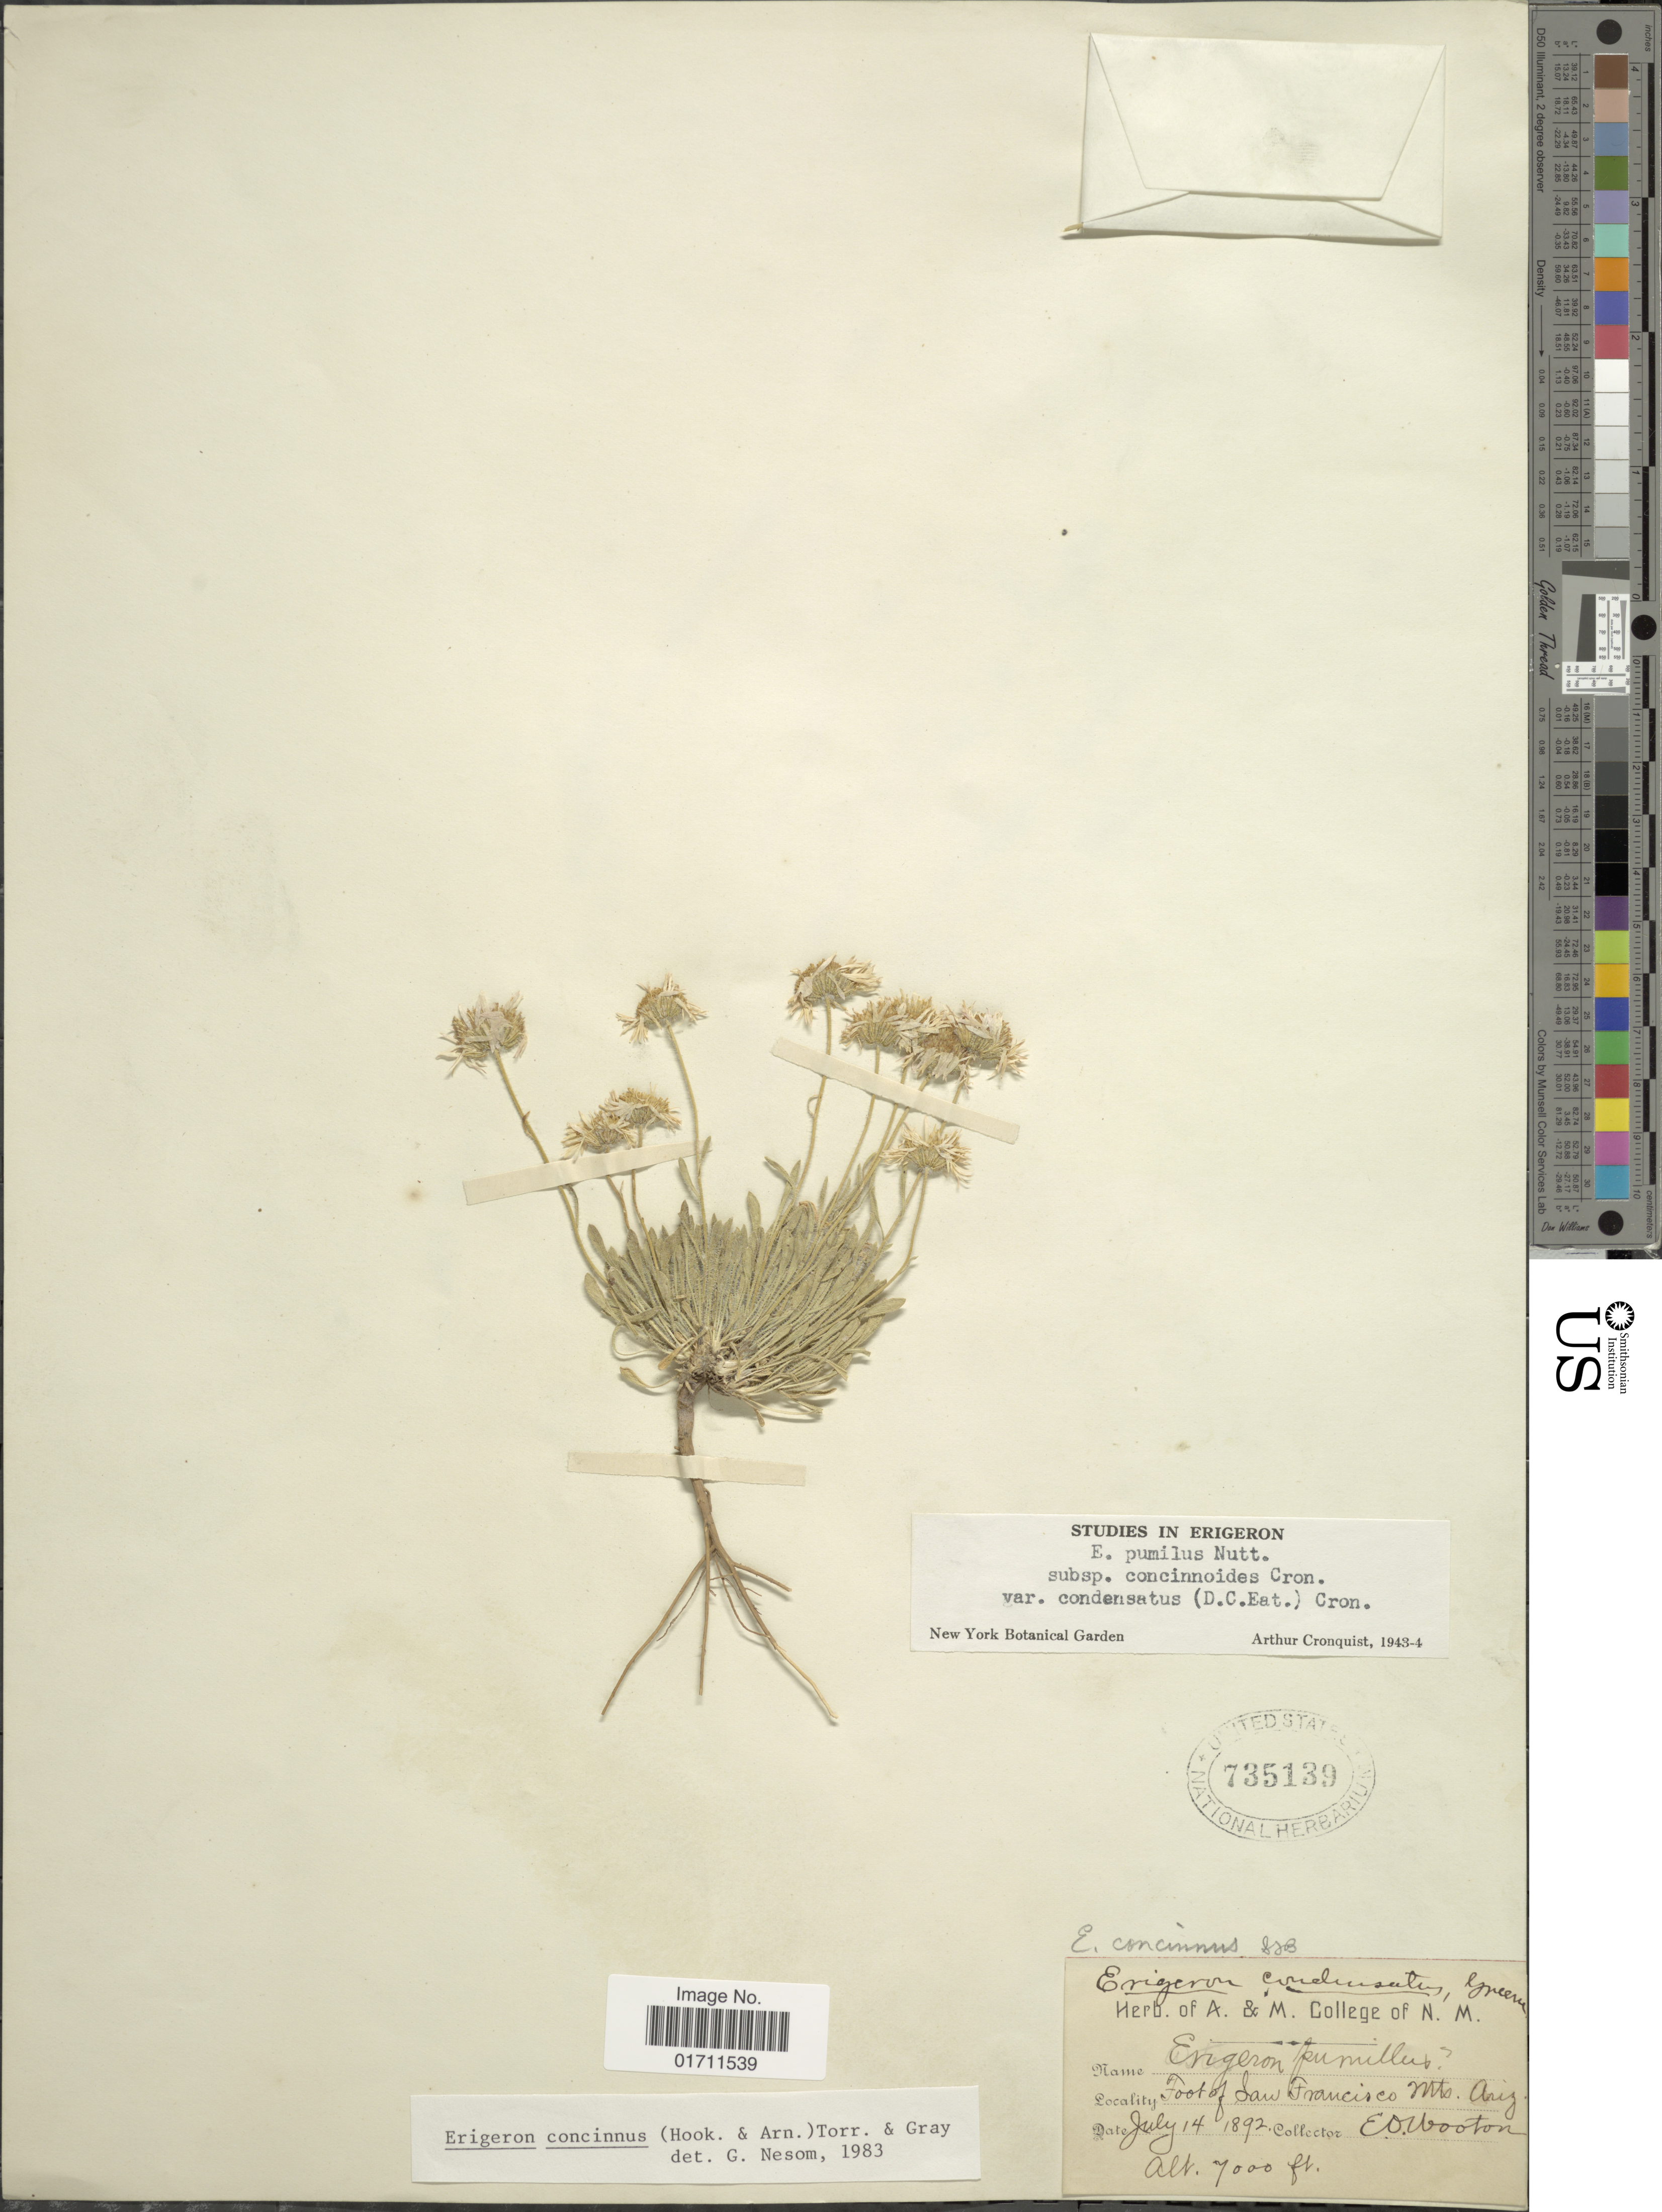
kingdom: Plantae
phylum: Tracheophyta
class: Magnoliopsida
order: Asterales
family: Asteraceae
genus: Erigeron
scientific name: Erigeron concinnus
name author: (Hook. & Arn.) Torr. & A. Gray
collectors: E. O. Wooton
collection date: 1892-07-14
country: United States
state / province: Arizona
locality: Foot of San Francisco Mts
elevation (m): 2134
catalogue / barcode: US 735139